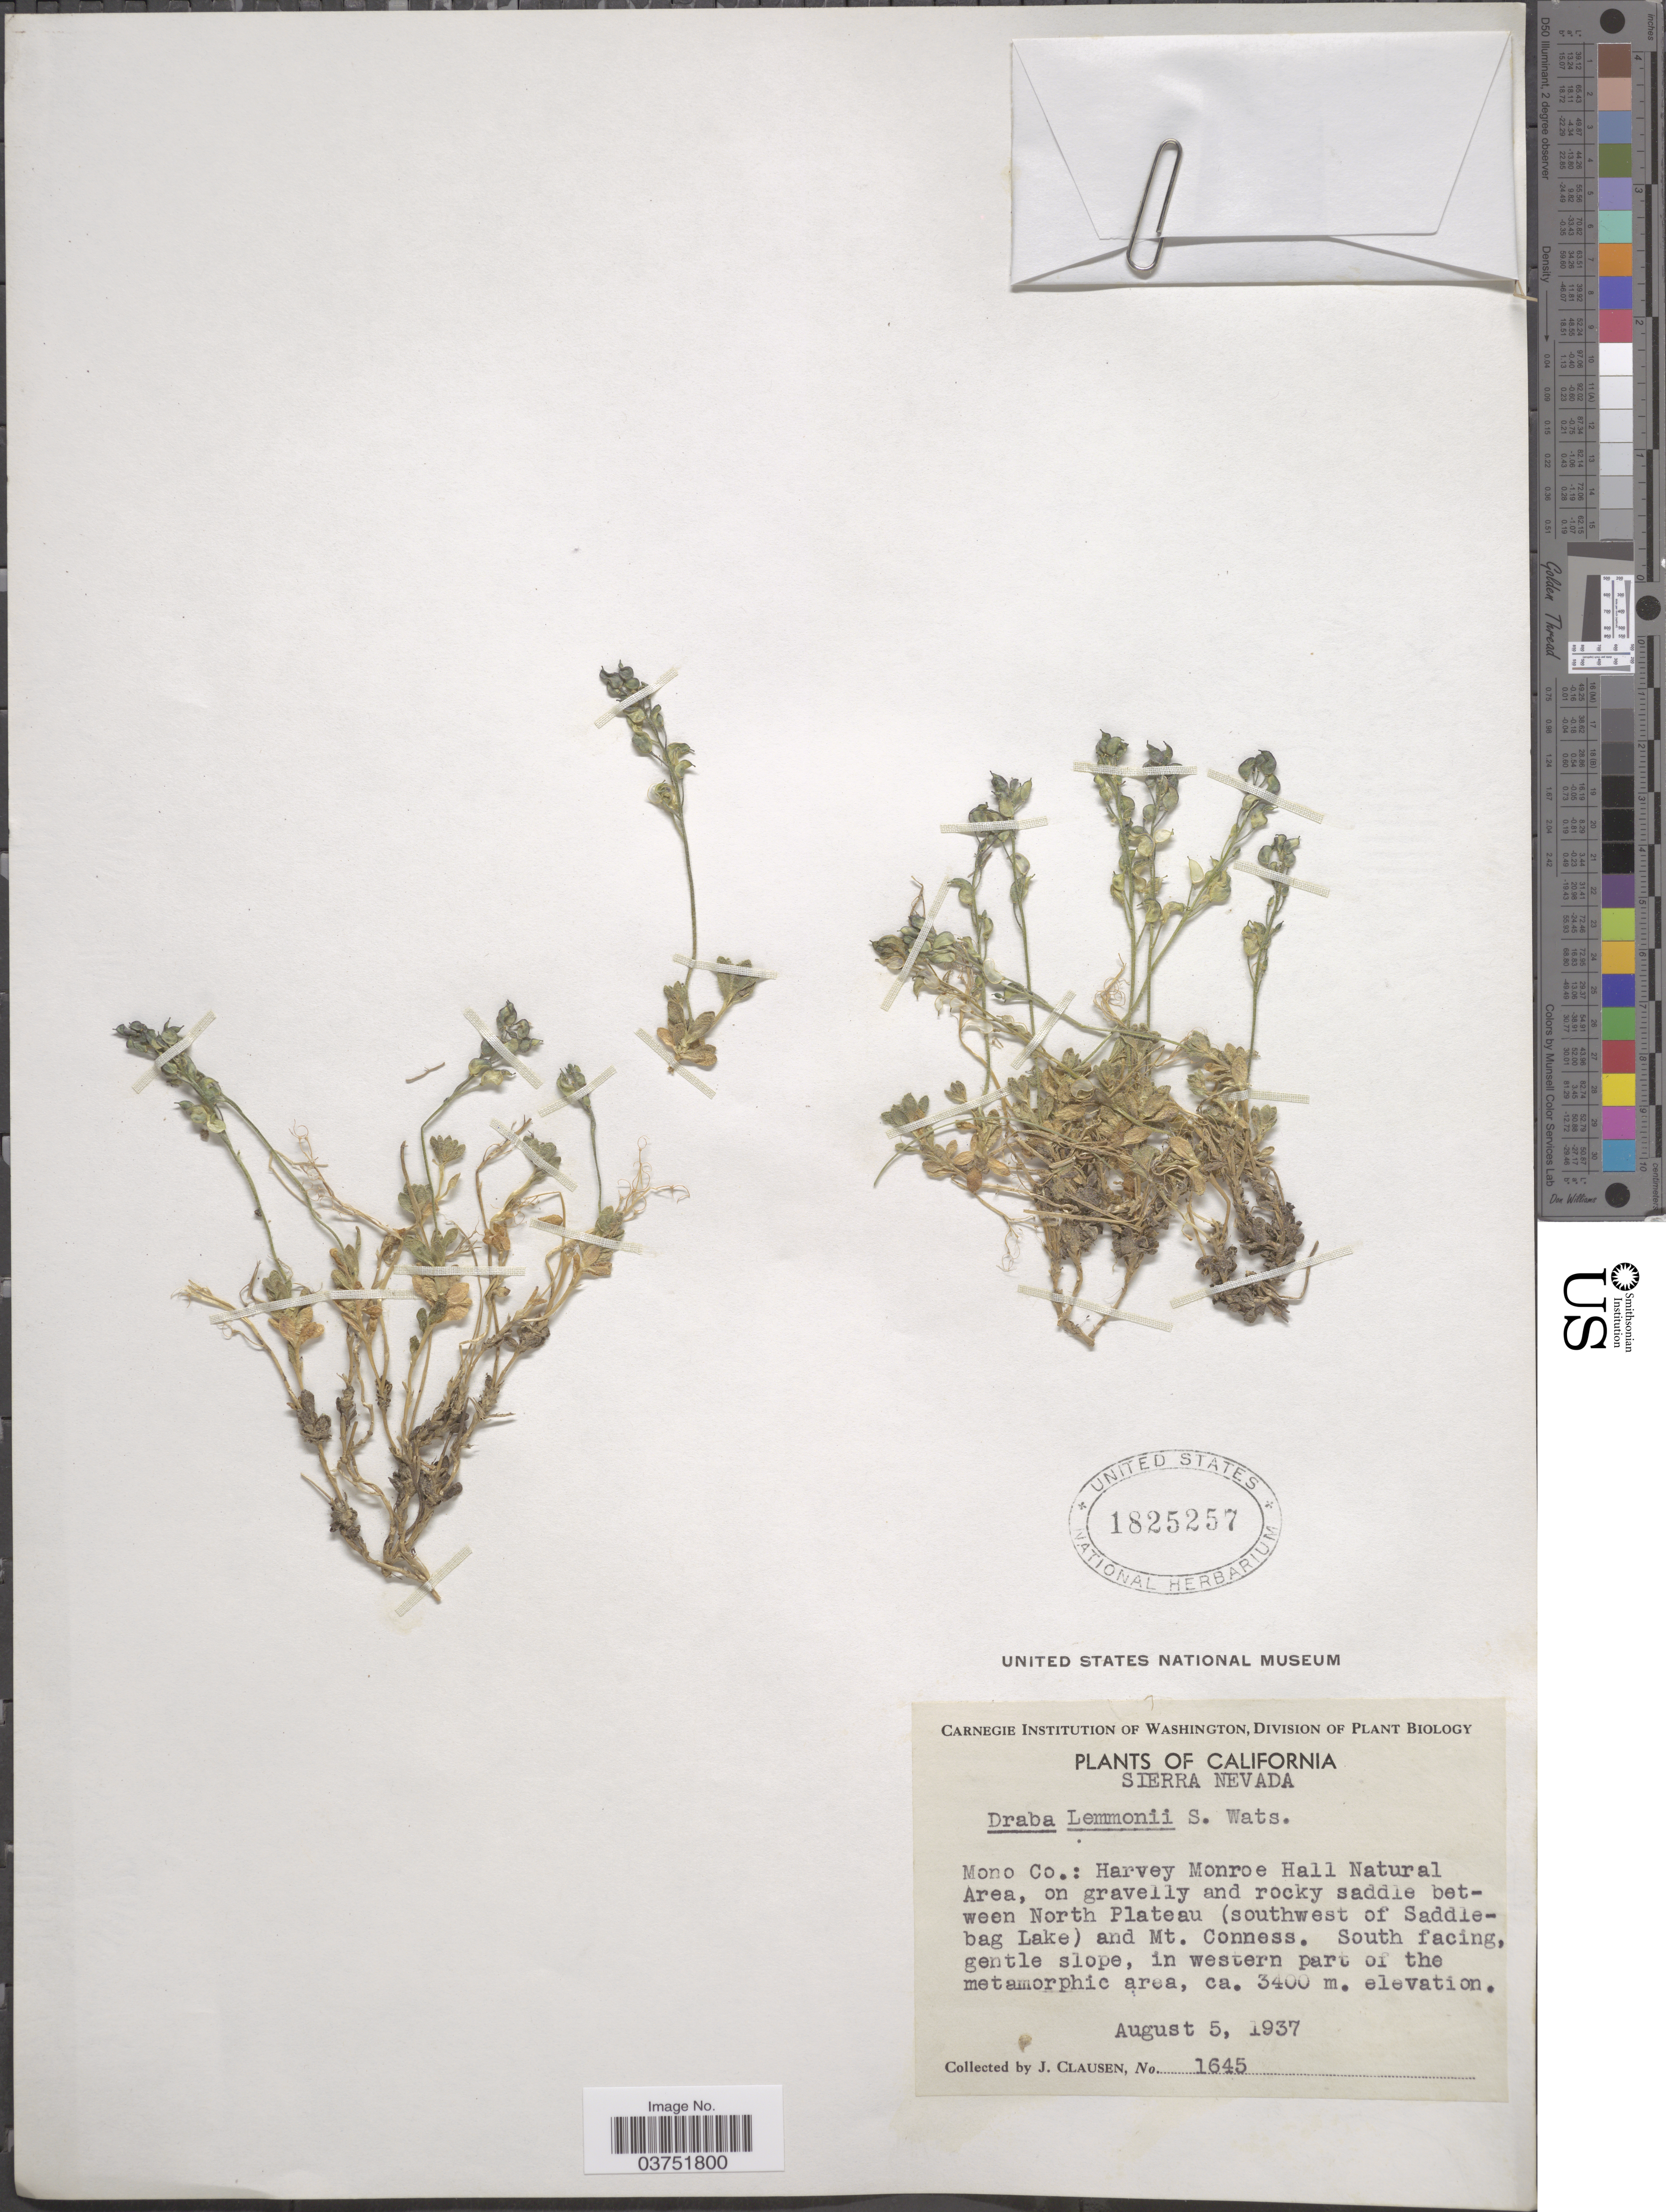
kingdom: Plantae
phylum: Tracheophyta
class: Magnoliopsida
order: Brassicales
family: Brassicaceae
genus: Draba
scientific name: Draba lemmonii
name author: S. Watson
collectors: J. Clausen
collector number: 1645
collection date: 1937-08-05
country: United States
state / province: California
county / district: Mono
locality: Sierra Nevada. Mono Co: Harvey Monroe Hall Natural Area, on gravelly and rocky saddle between North Plateau ( southwest of Saddlebag Lake) and Mt. Conness. South facing gentle slope, in western part of the metamorphic area.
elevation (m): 3400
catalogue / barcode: US 1825257